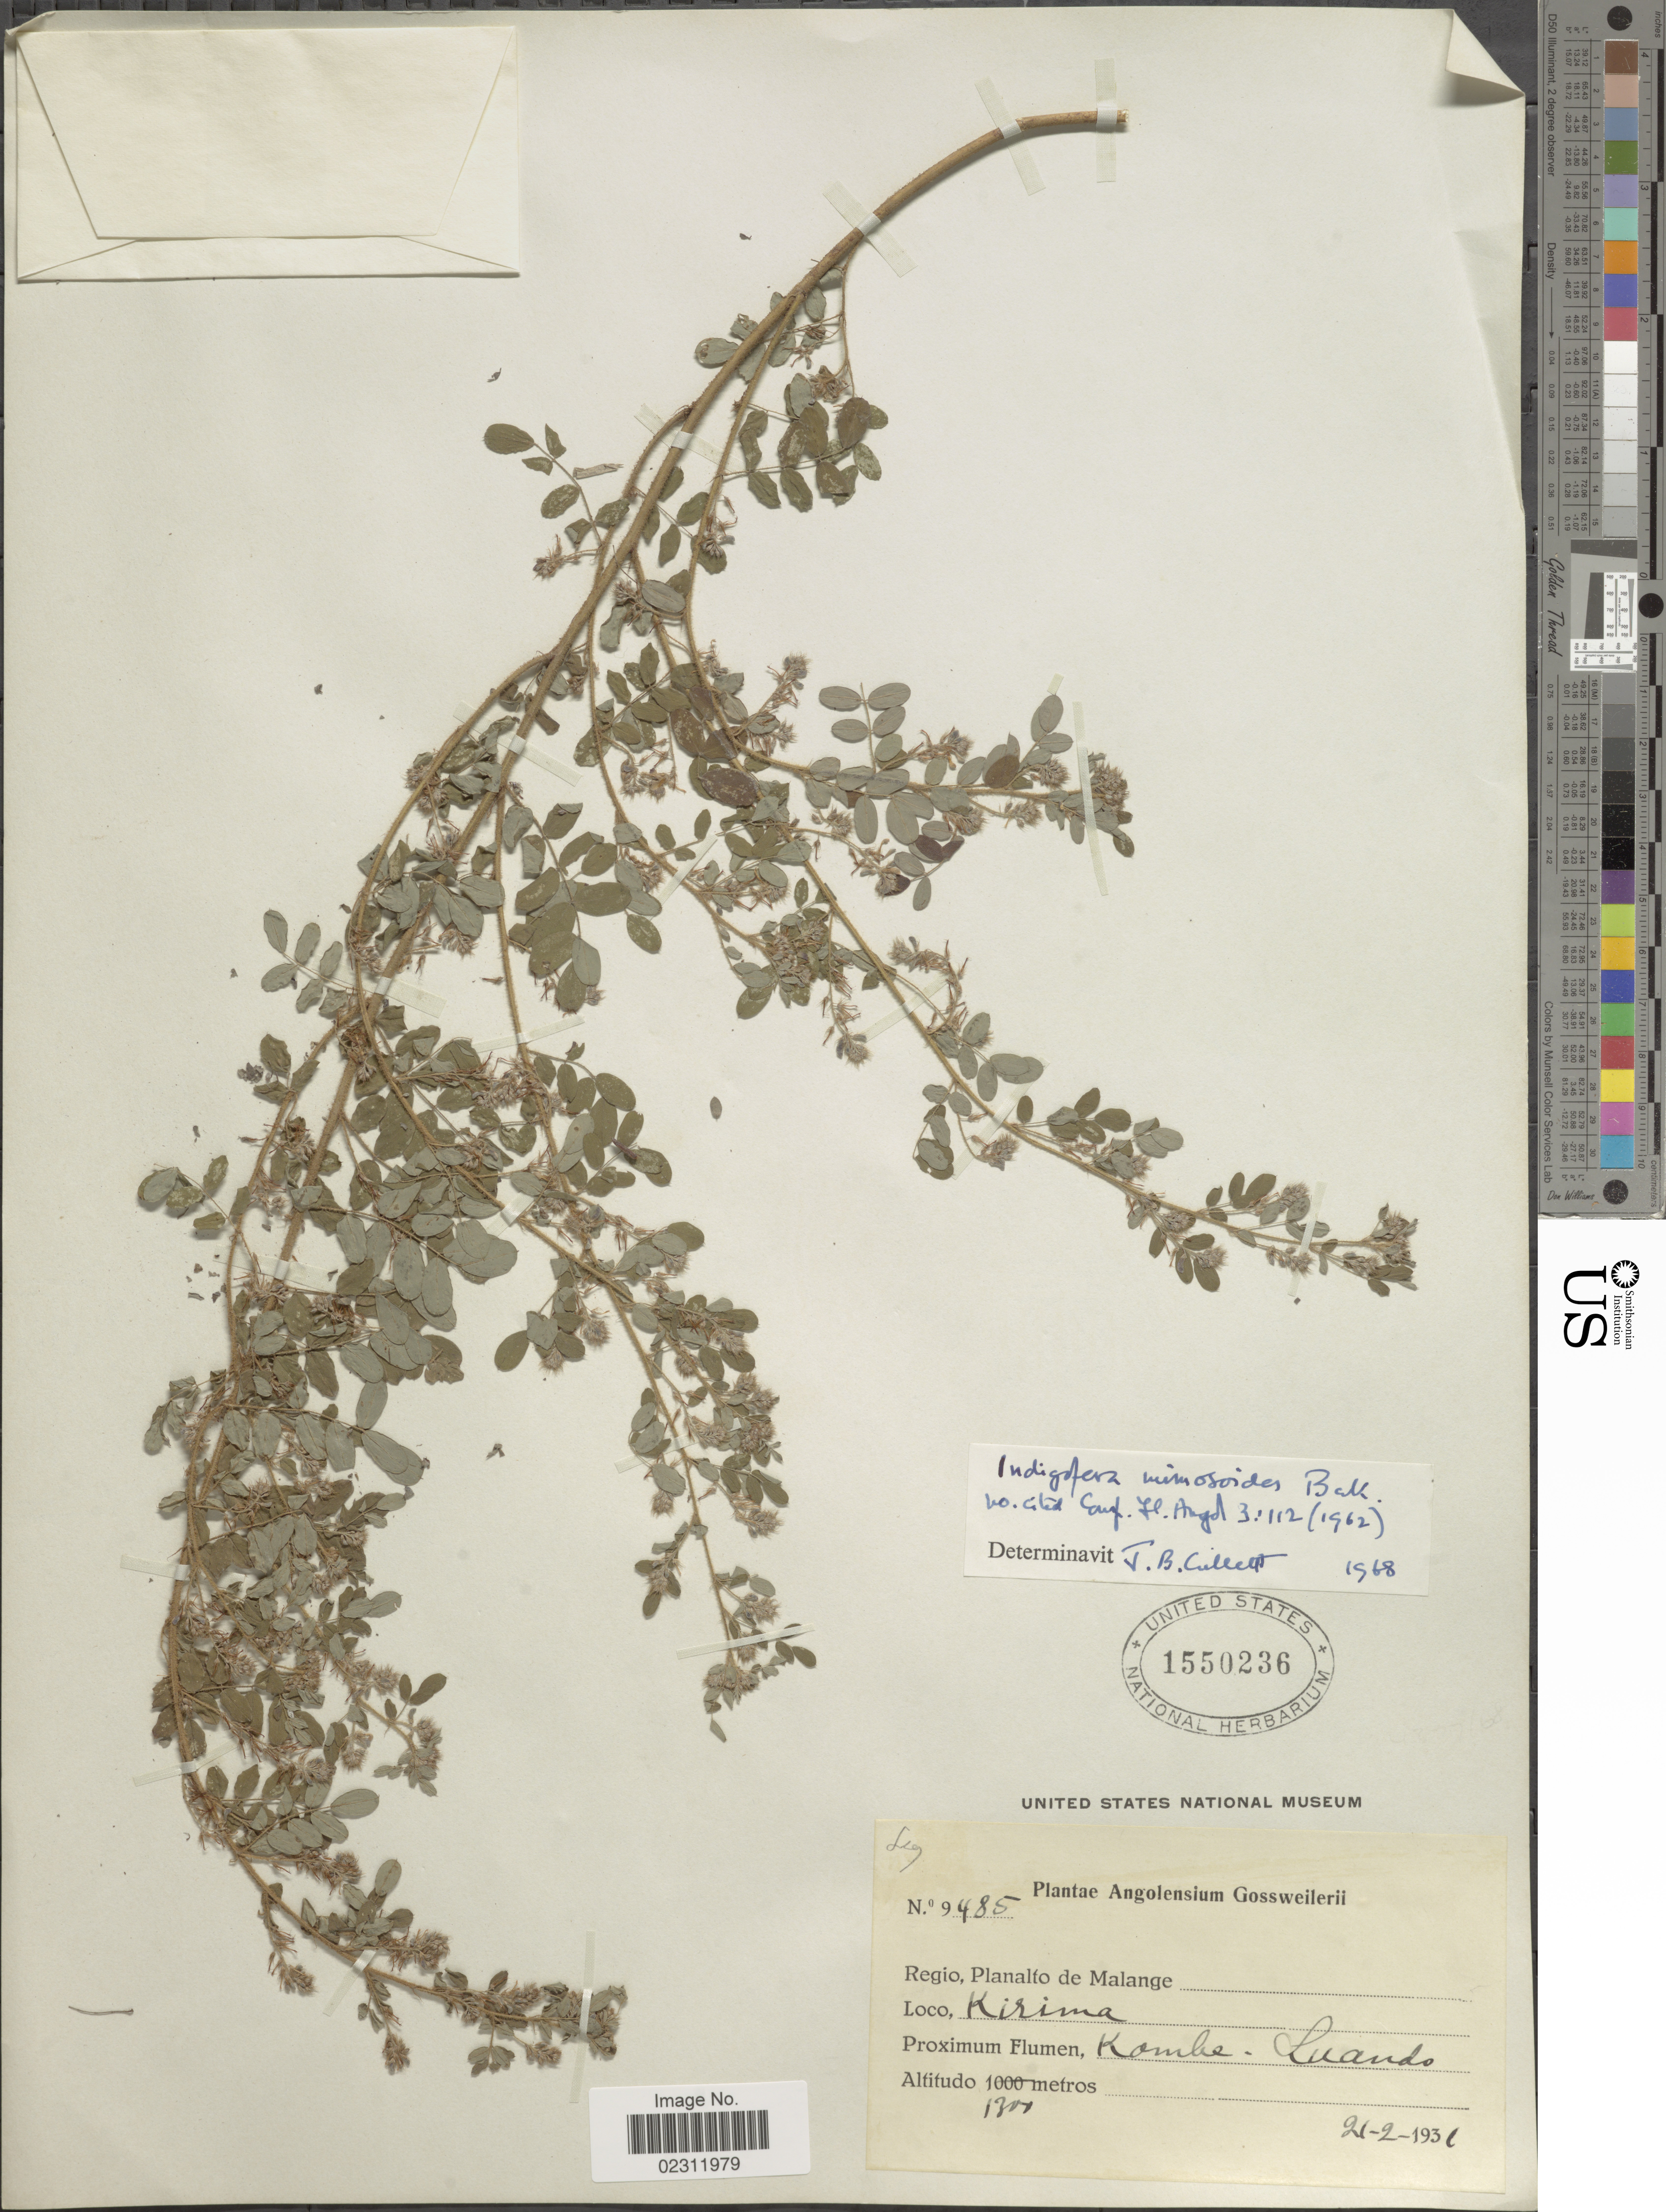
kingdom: Plantae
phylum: Tracheophyta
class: Magnoliopsida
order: Fabales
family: Fabaceae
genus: Indigofera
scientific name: Indigofera mimosoides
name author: Baker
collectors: -. Gossweiler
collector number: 9485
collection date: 1936-02-21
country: Angola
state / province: Malange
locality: Kirima, Kombe-Luando.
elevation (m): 1300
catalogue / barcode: US 1550236